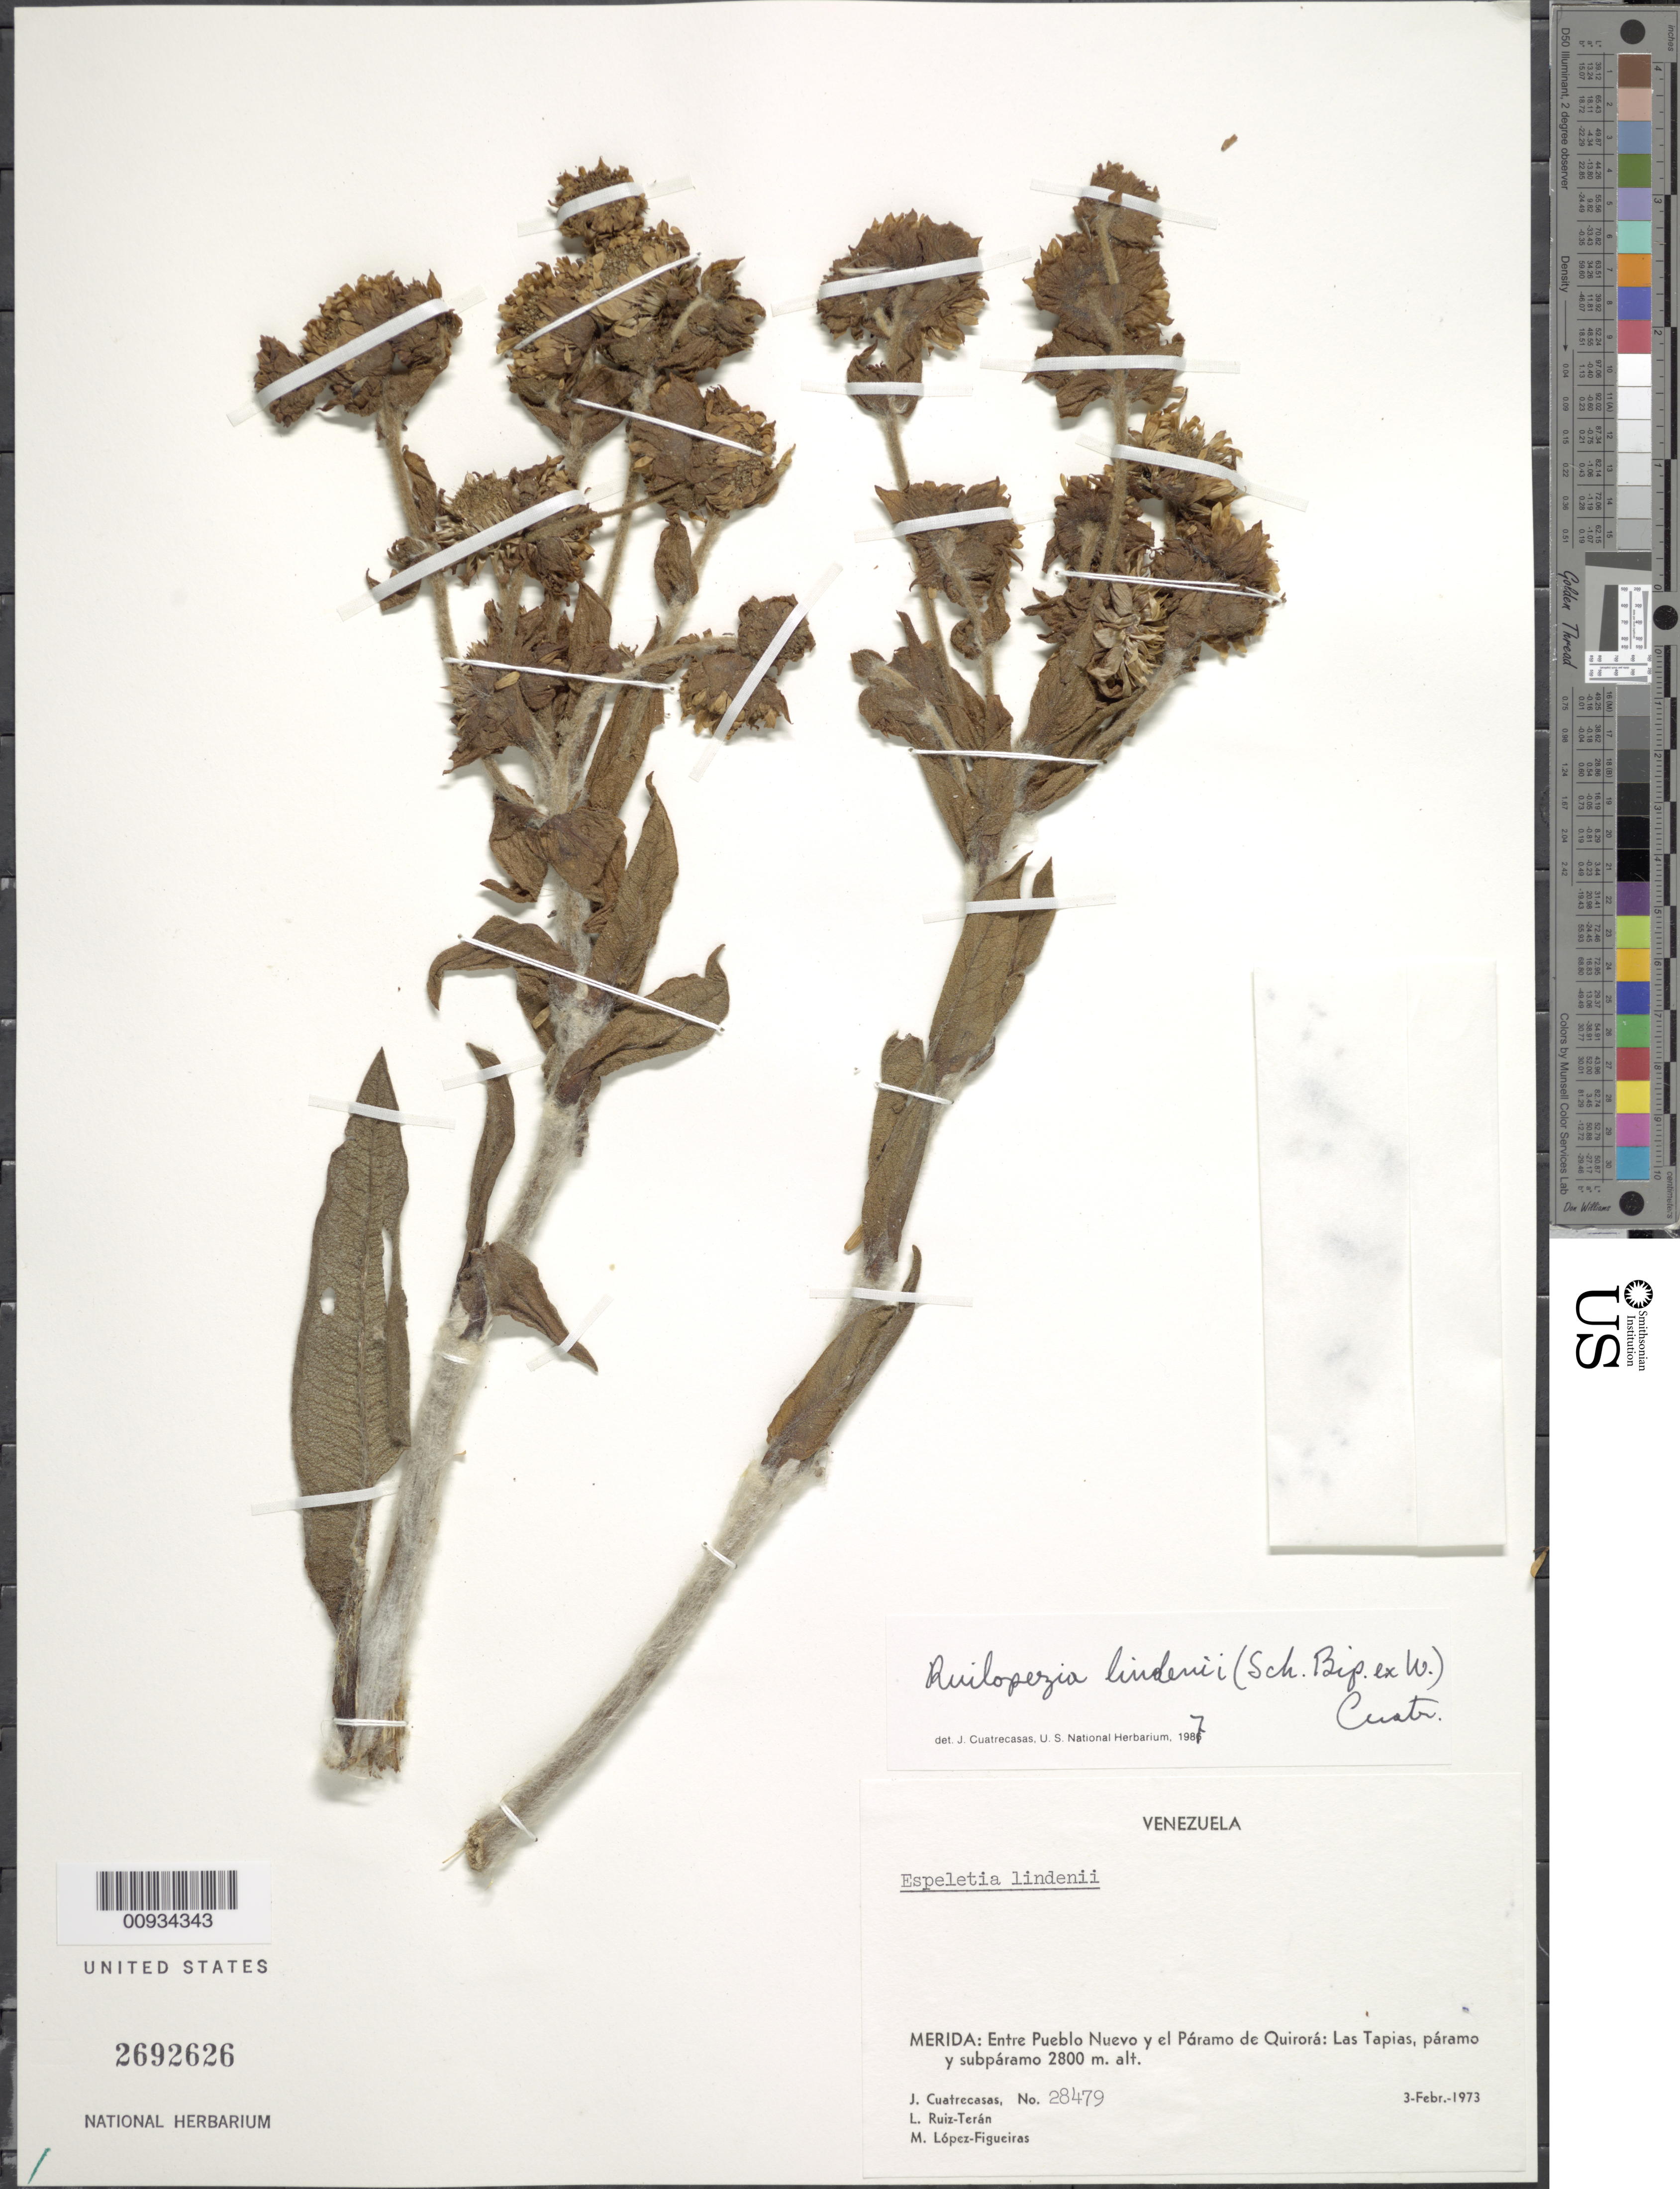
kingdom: Plantae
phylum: Tracheophyta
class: Magnoliopsida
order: Asterales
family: Asteraceae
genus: Ruilopezia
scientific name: Ruilopezia lindenii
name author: (Sch. Bip. ex Wedd.) Cuatrec.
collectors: J. Cuatrecasas, L. E. Ruíz-Terán & M. López Figueiras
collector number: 28479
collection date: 1973-02-03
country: Venezuela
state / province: Mérida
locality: Entre Pueblo Nuevo y el Paramo de Quirora, Las Tapias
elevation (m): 2800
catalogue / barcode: US 2692626